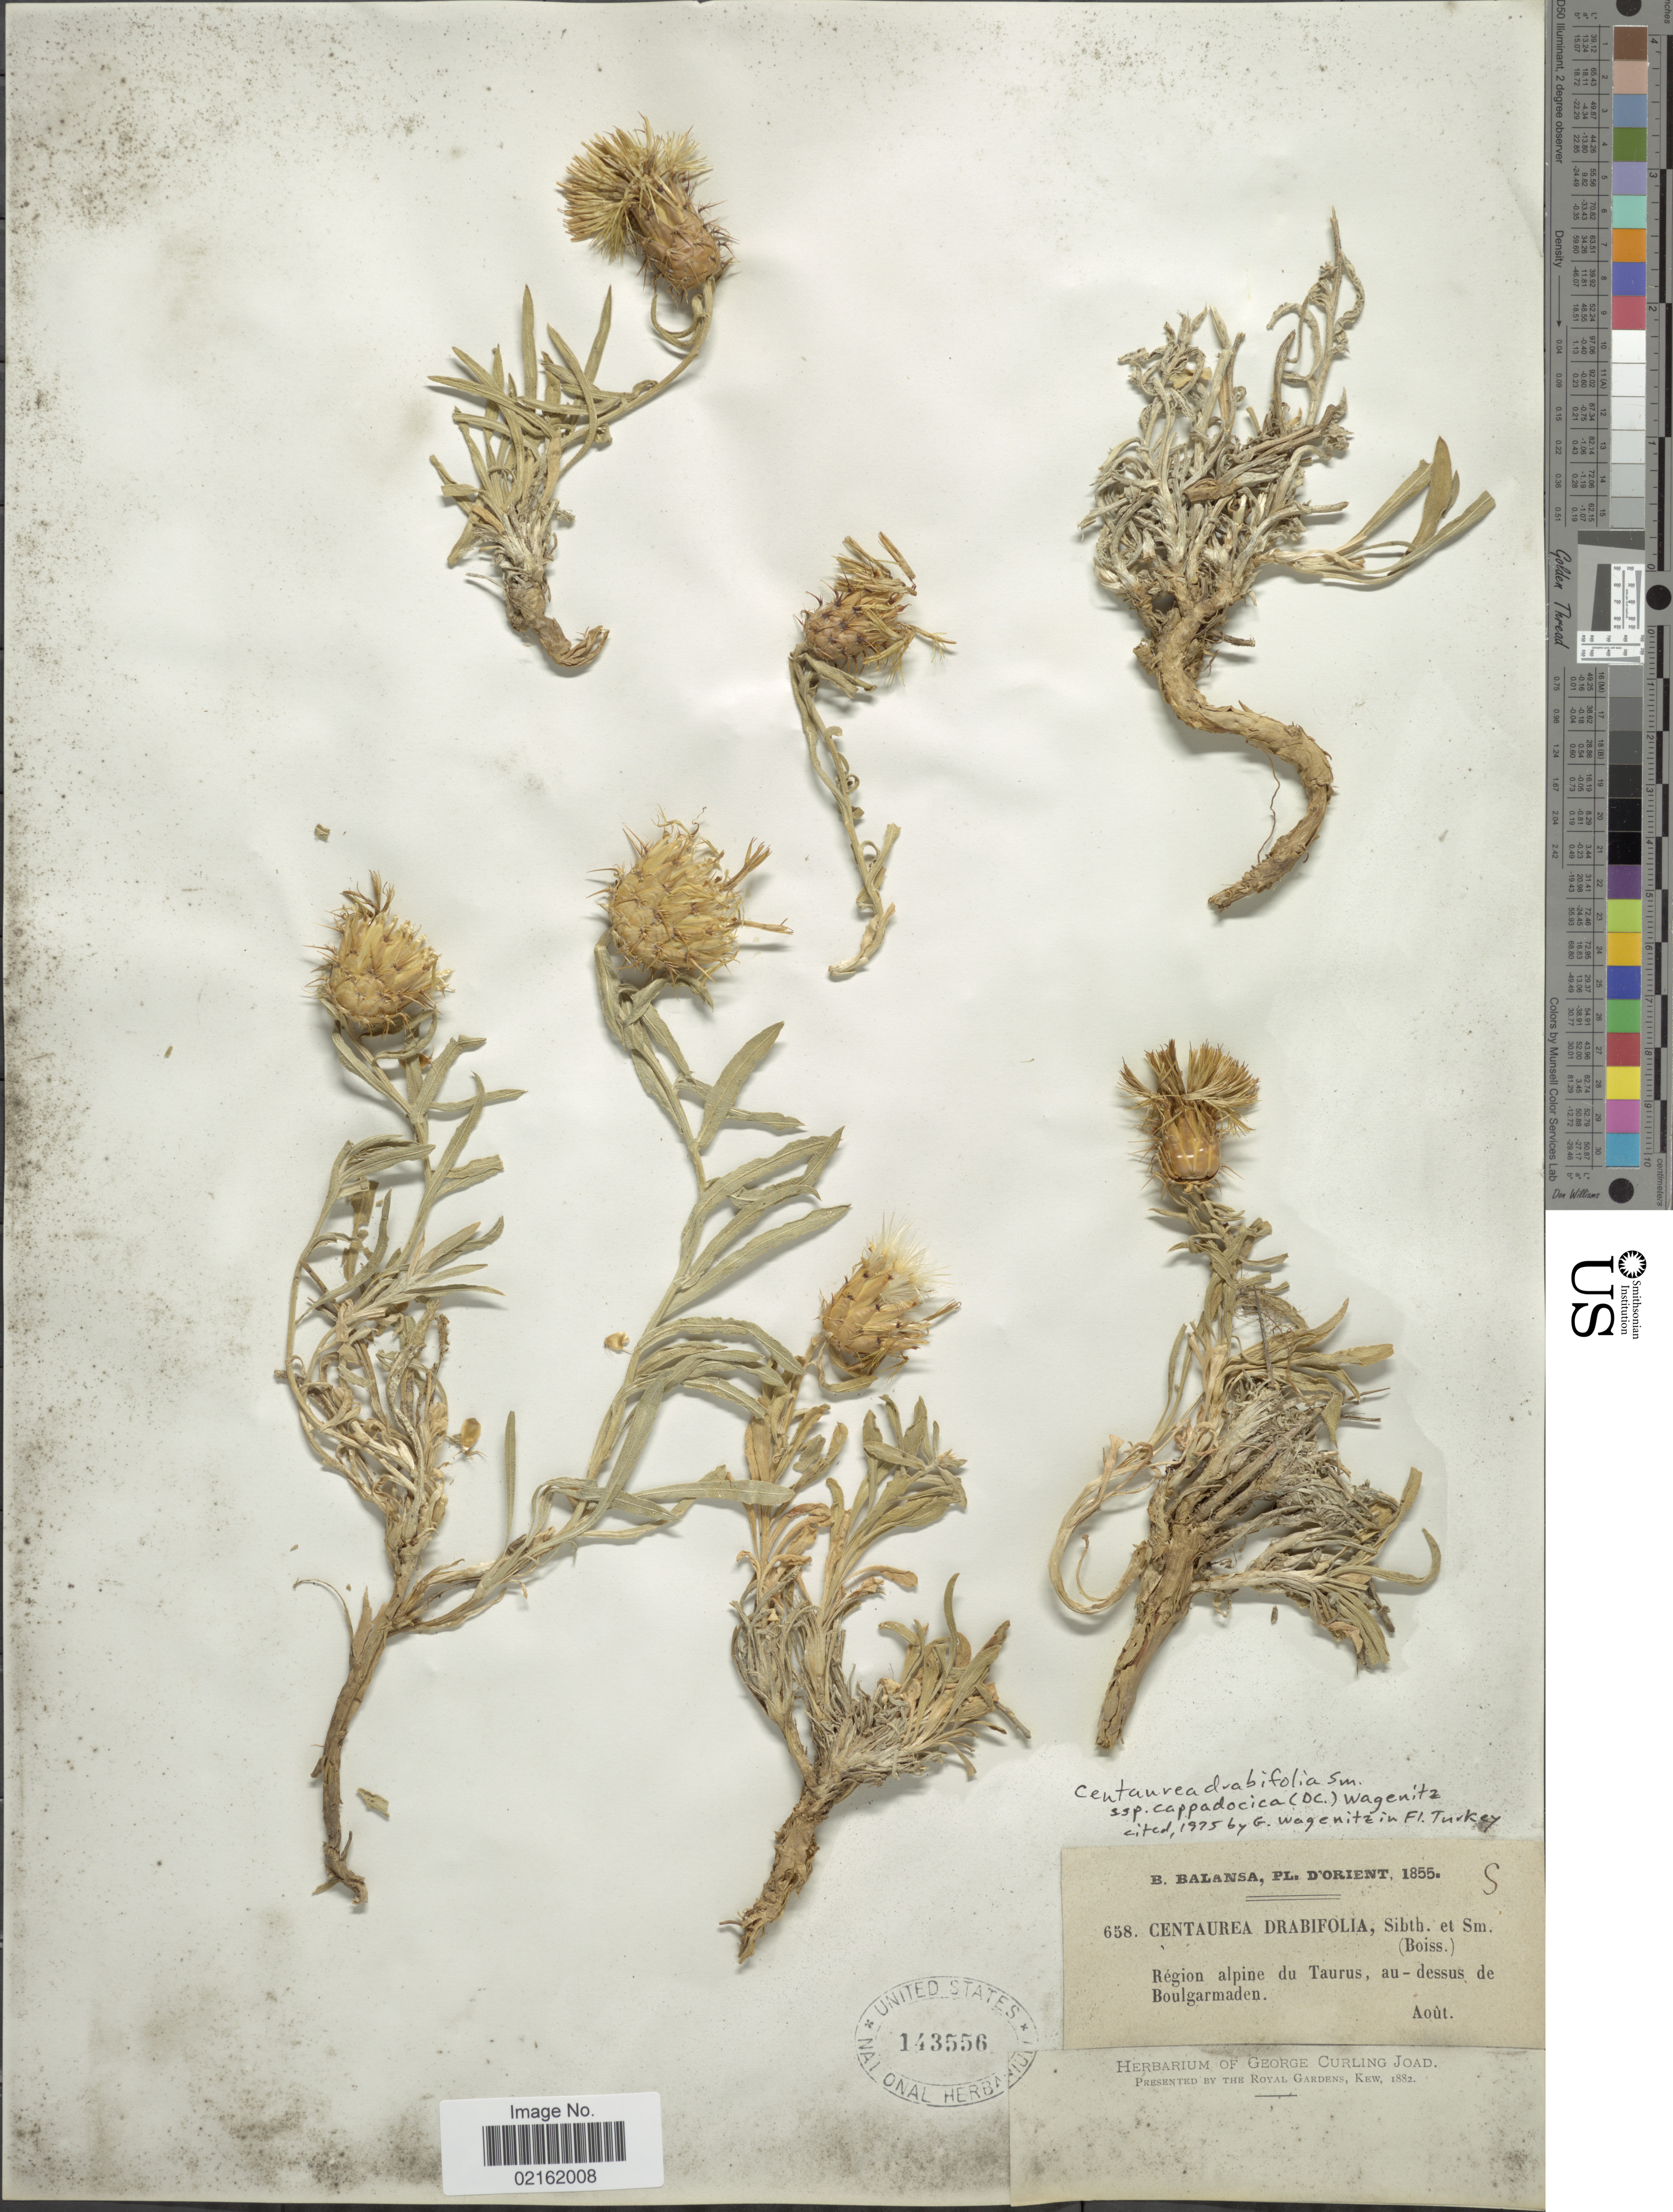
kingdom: Plantae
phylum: Tracheophyta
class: Magnoliopsida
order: Asterales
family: Asteraceae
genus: Centaurea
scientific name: Centaurea drabifolia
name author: Sm.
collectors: B. Balansa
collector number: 658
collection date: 1855-08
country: Turkey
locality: D'Orient, Region alpine du Taurus, au-dessus de Boulgarmaden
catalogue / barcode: US 143556